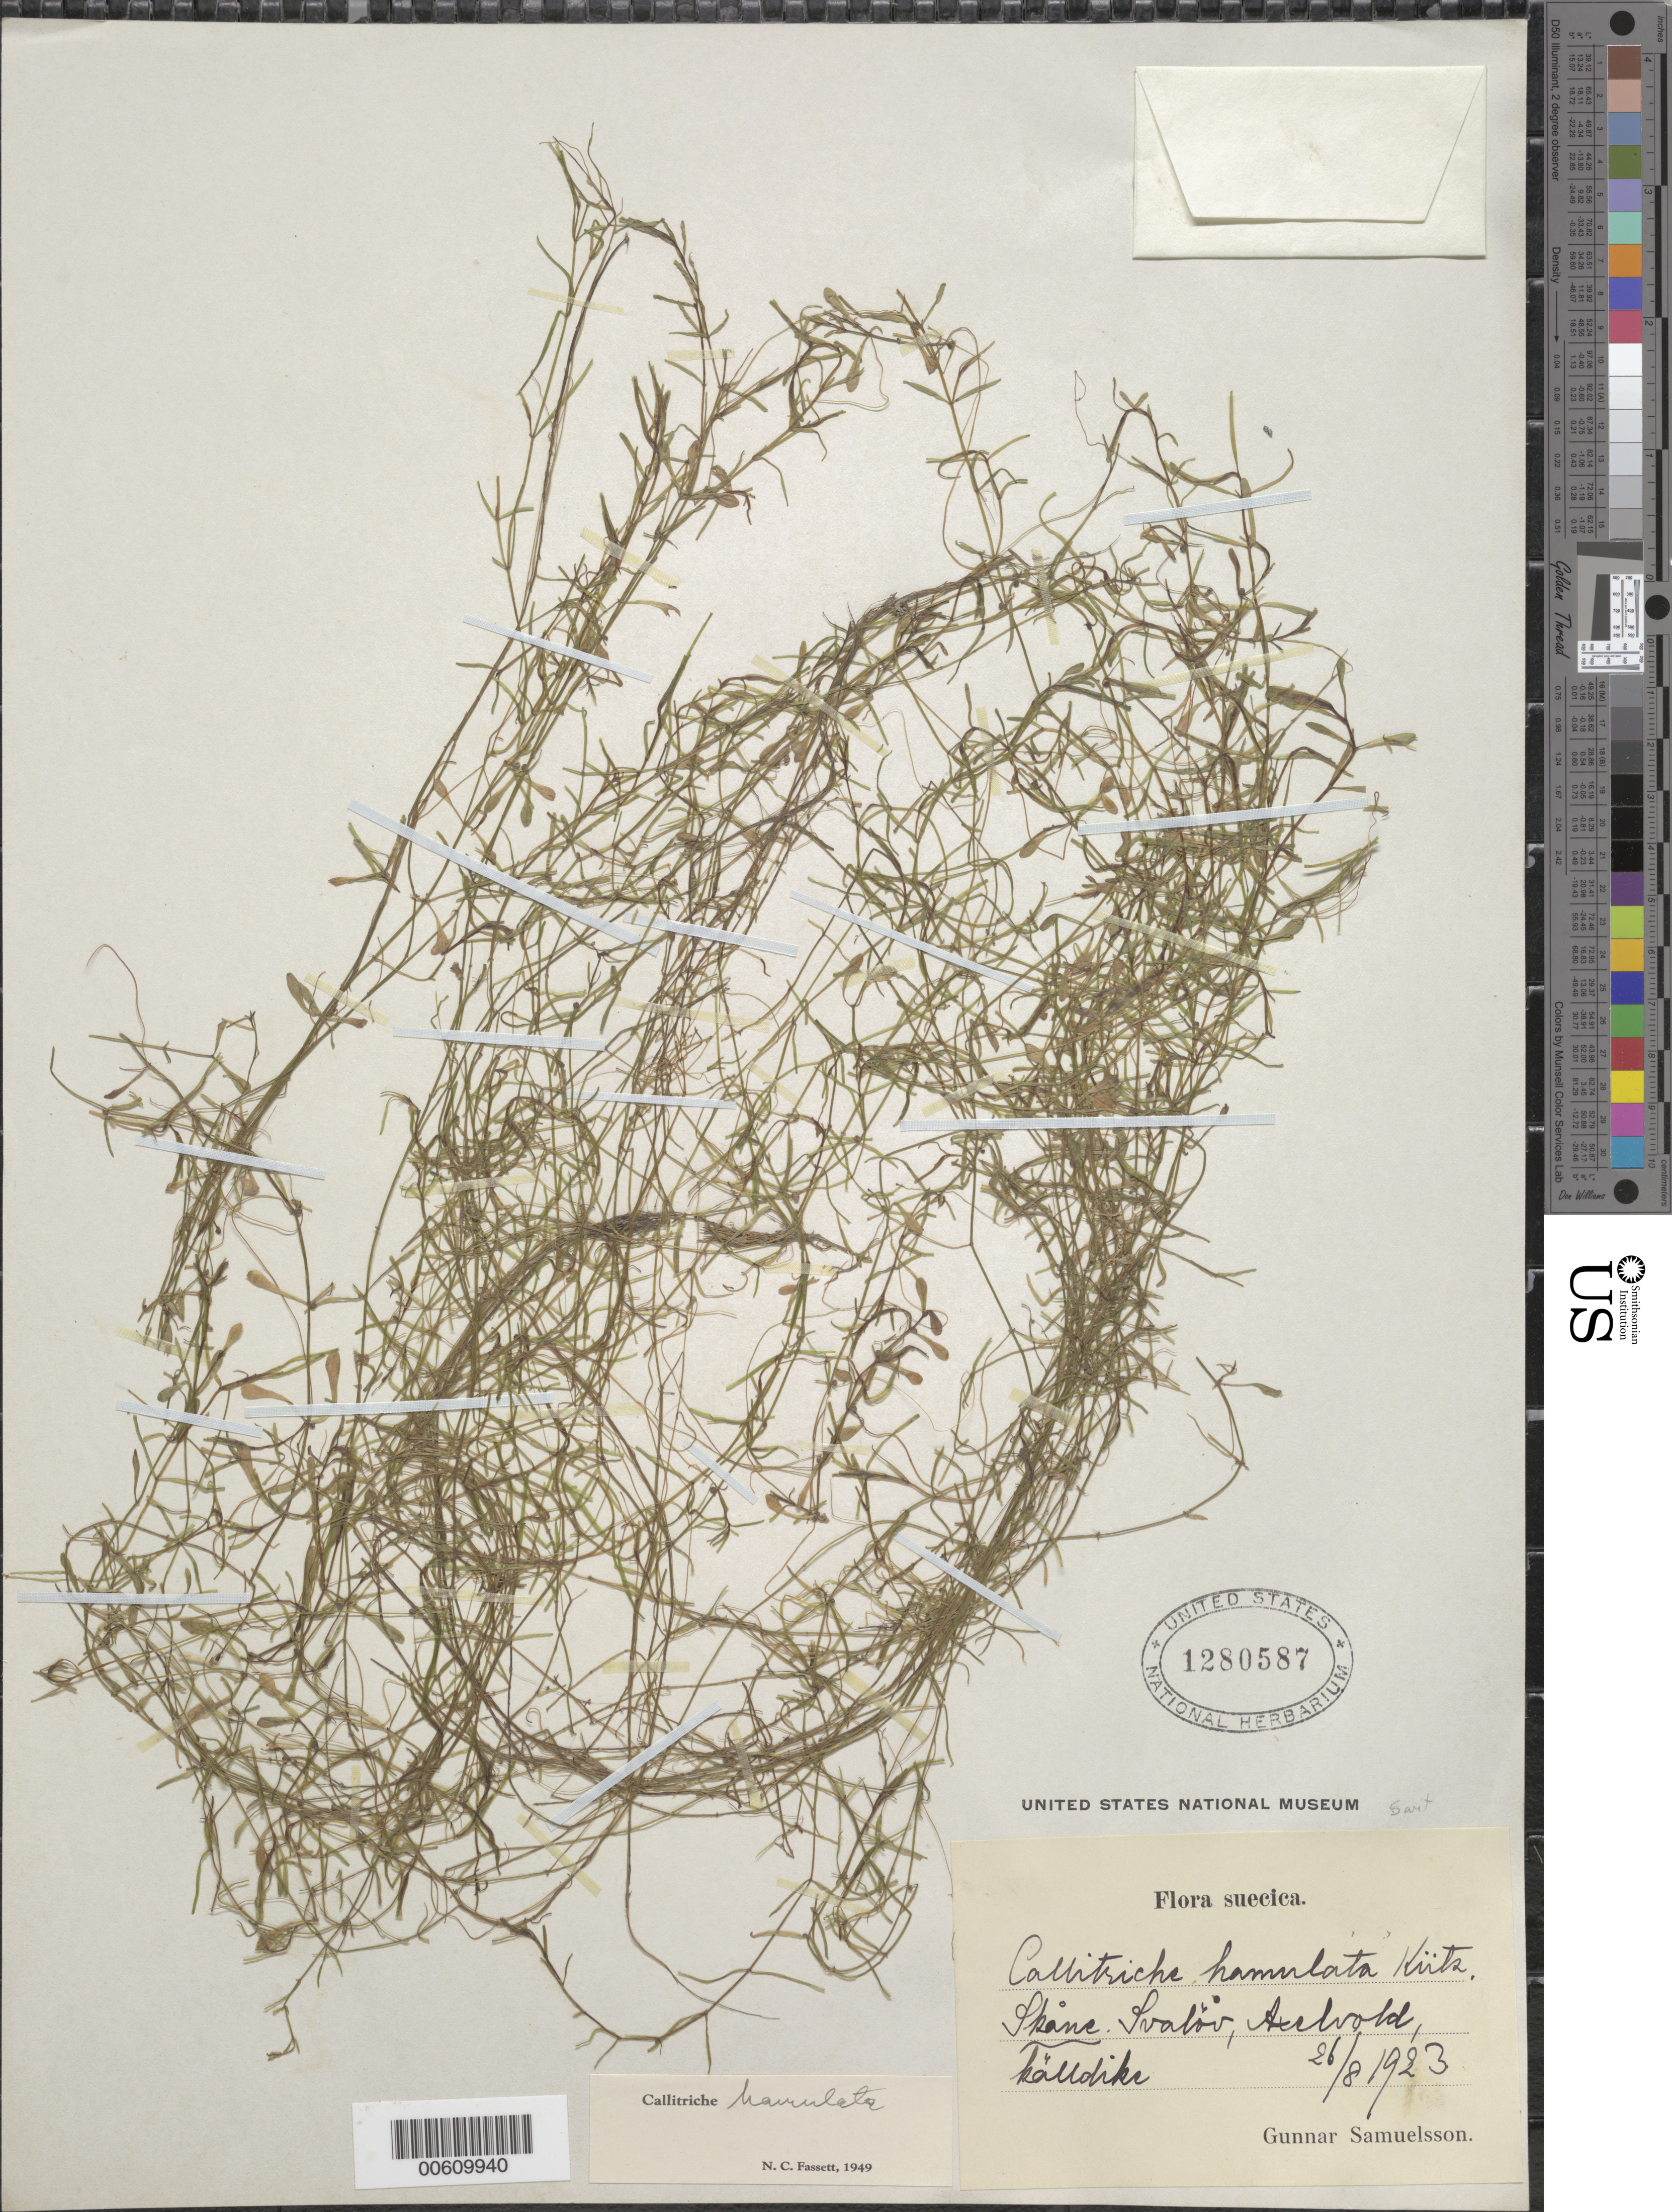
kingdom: Plantae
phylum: Tracheophyta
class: Magnoliopsida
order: Lamiales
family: Plantaginaceae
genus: Callitriche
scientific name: Callitriche hamulata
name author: Kütz. ex W.D.J. Koch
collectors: G. Samuelsson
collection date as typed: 26 Aug 1923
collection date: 1923-08-26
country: Switzerland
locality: Skine, Svabov [Specific locality is in either Lithuania or the Czech Republic.]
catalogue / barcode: US 1280587